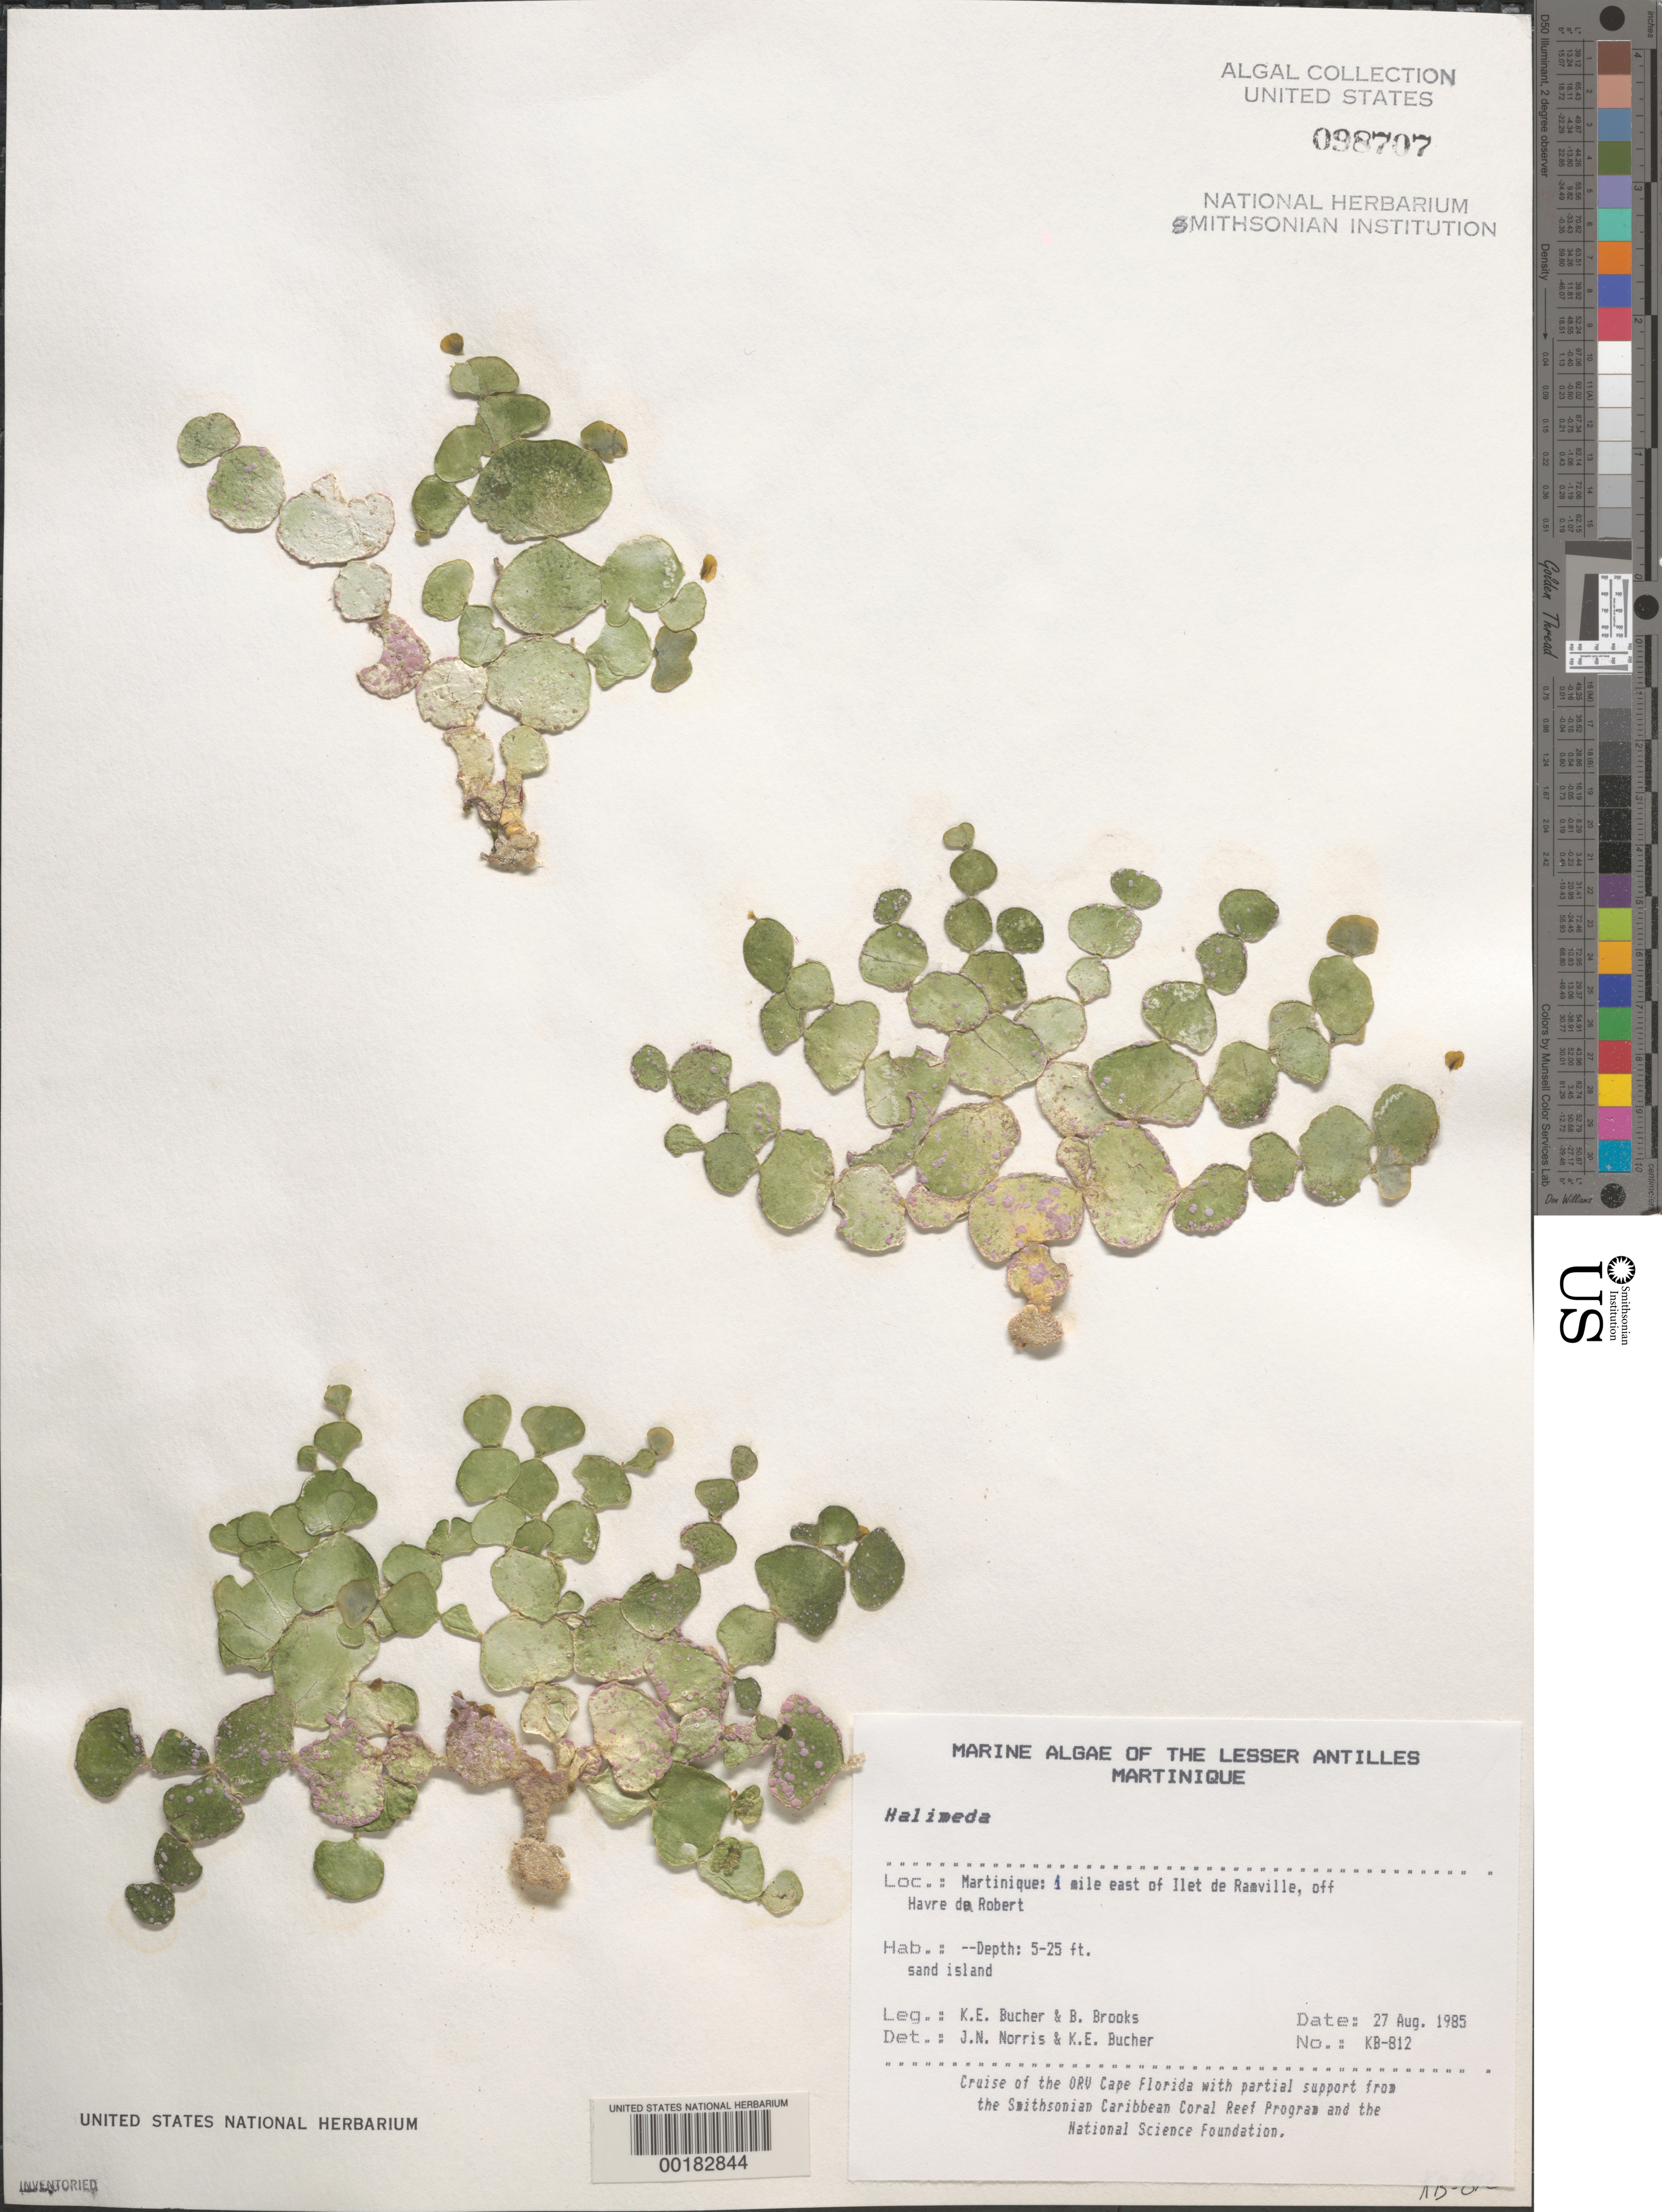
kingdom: Plantae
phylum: Chlorophyta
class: Ulvophyceae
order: Bryopsidales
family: Halimedaceae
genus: Halimeda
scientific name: Halimeda sp.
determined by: Norris, J. N.; Bucher, K. E.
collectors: K. E. Bucher & B. Brooks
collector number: Kb-812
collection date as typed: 27 Aug 1985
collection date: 1985-08-27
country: Martinique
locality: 1 mile east of Ilet de Ramville, off Havre du Robert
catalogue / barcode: US 98707